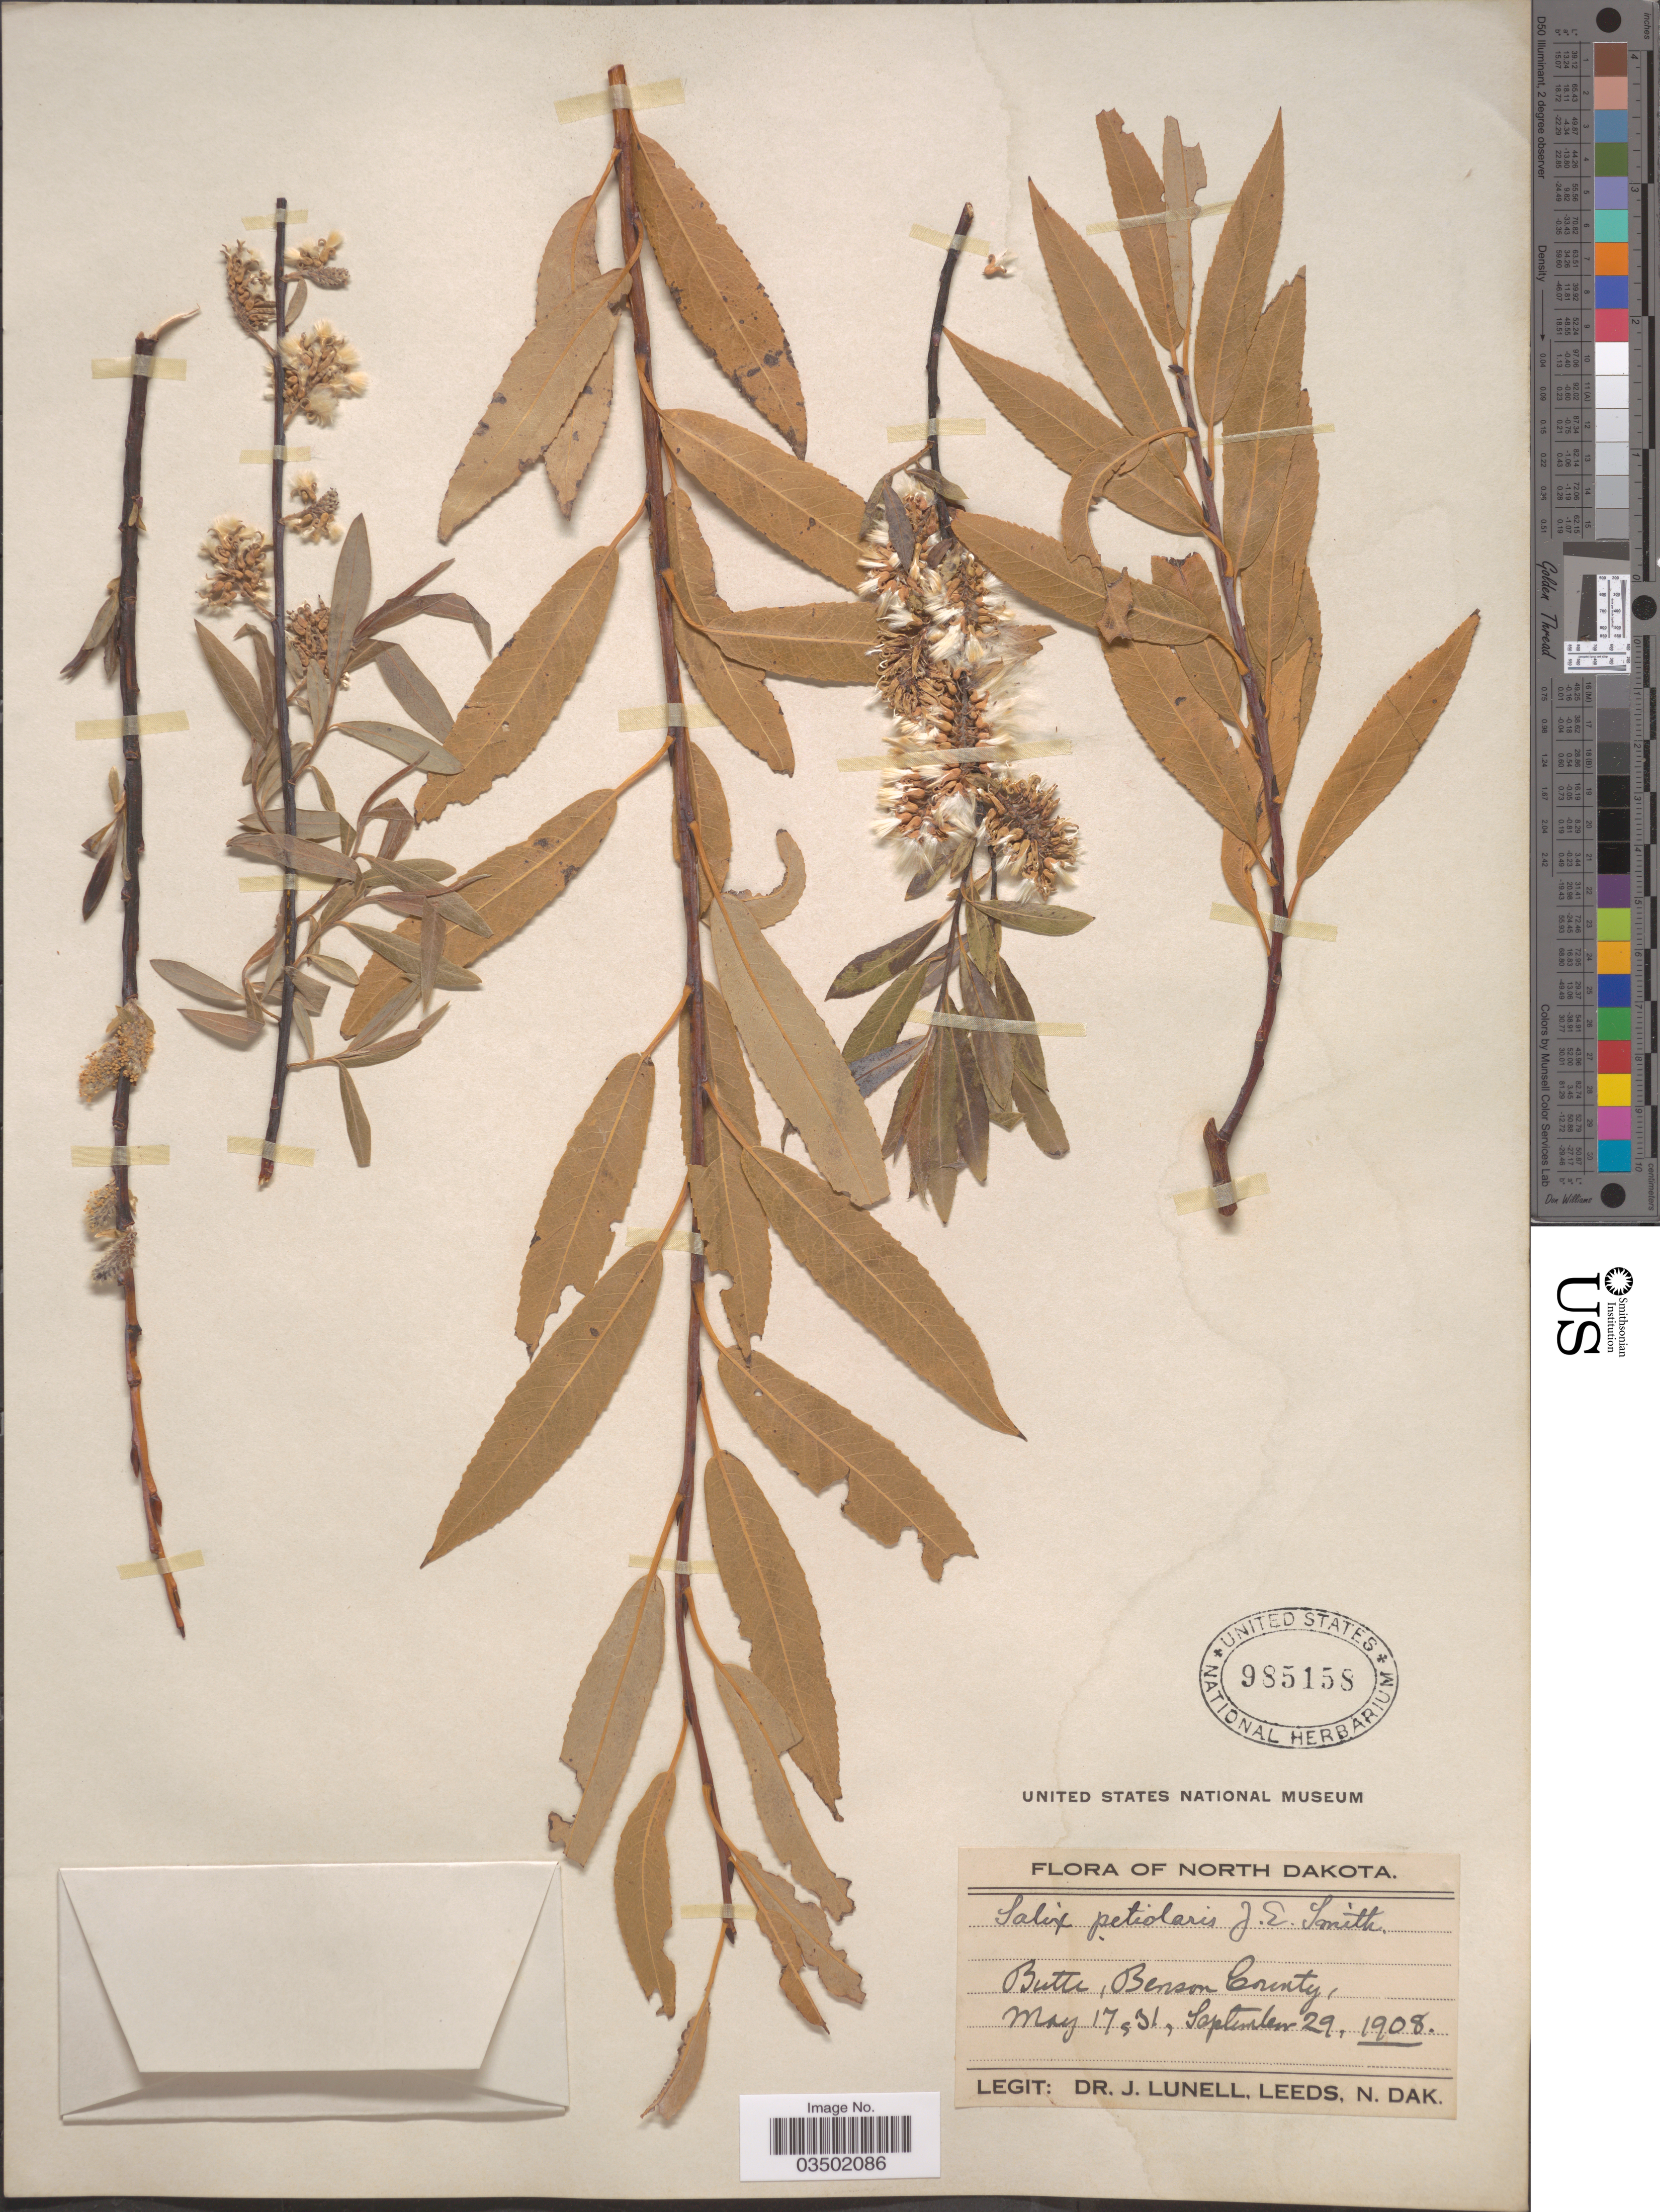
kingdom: Plantae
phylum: Tracheophyta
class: Magnoliopsida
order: Malpighiales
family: Salicaceae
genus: Salix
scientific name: Salix petiolaris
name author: Sm.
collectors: J. Lunell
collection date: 1908-05-17/1908-09-29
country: United States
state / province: North Dakota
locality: Butte, Benson County.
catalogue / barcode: US 985158